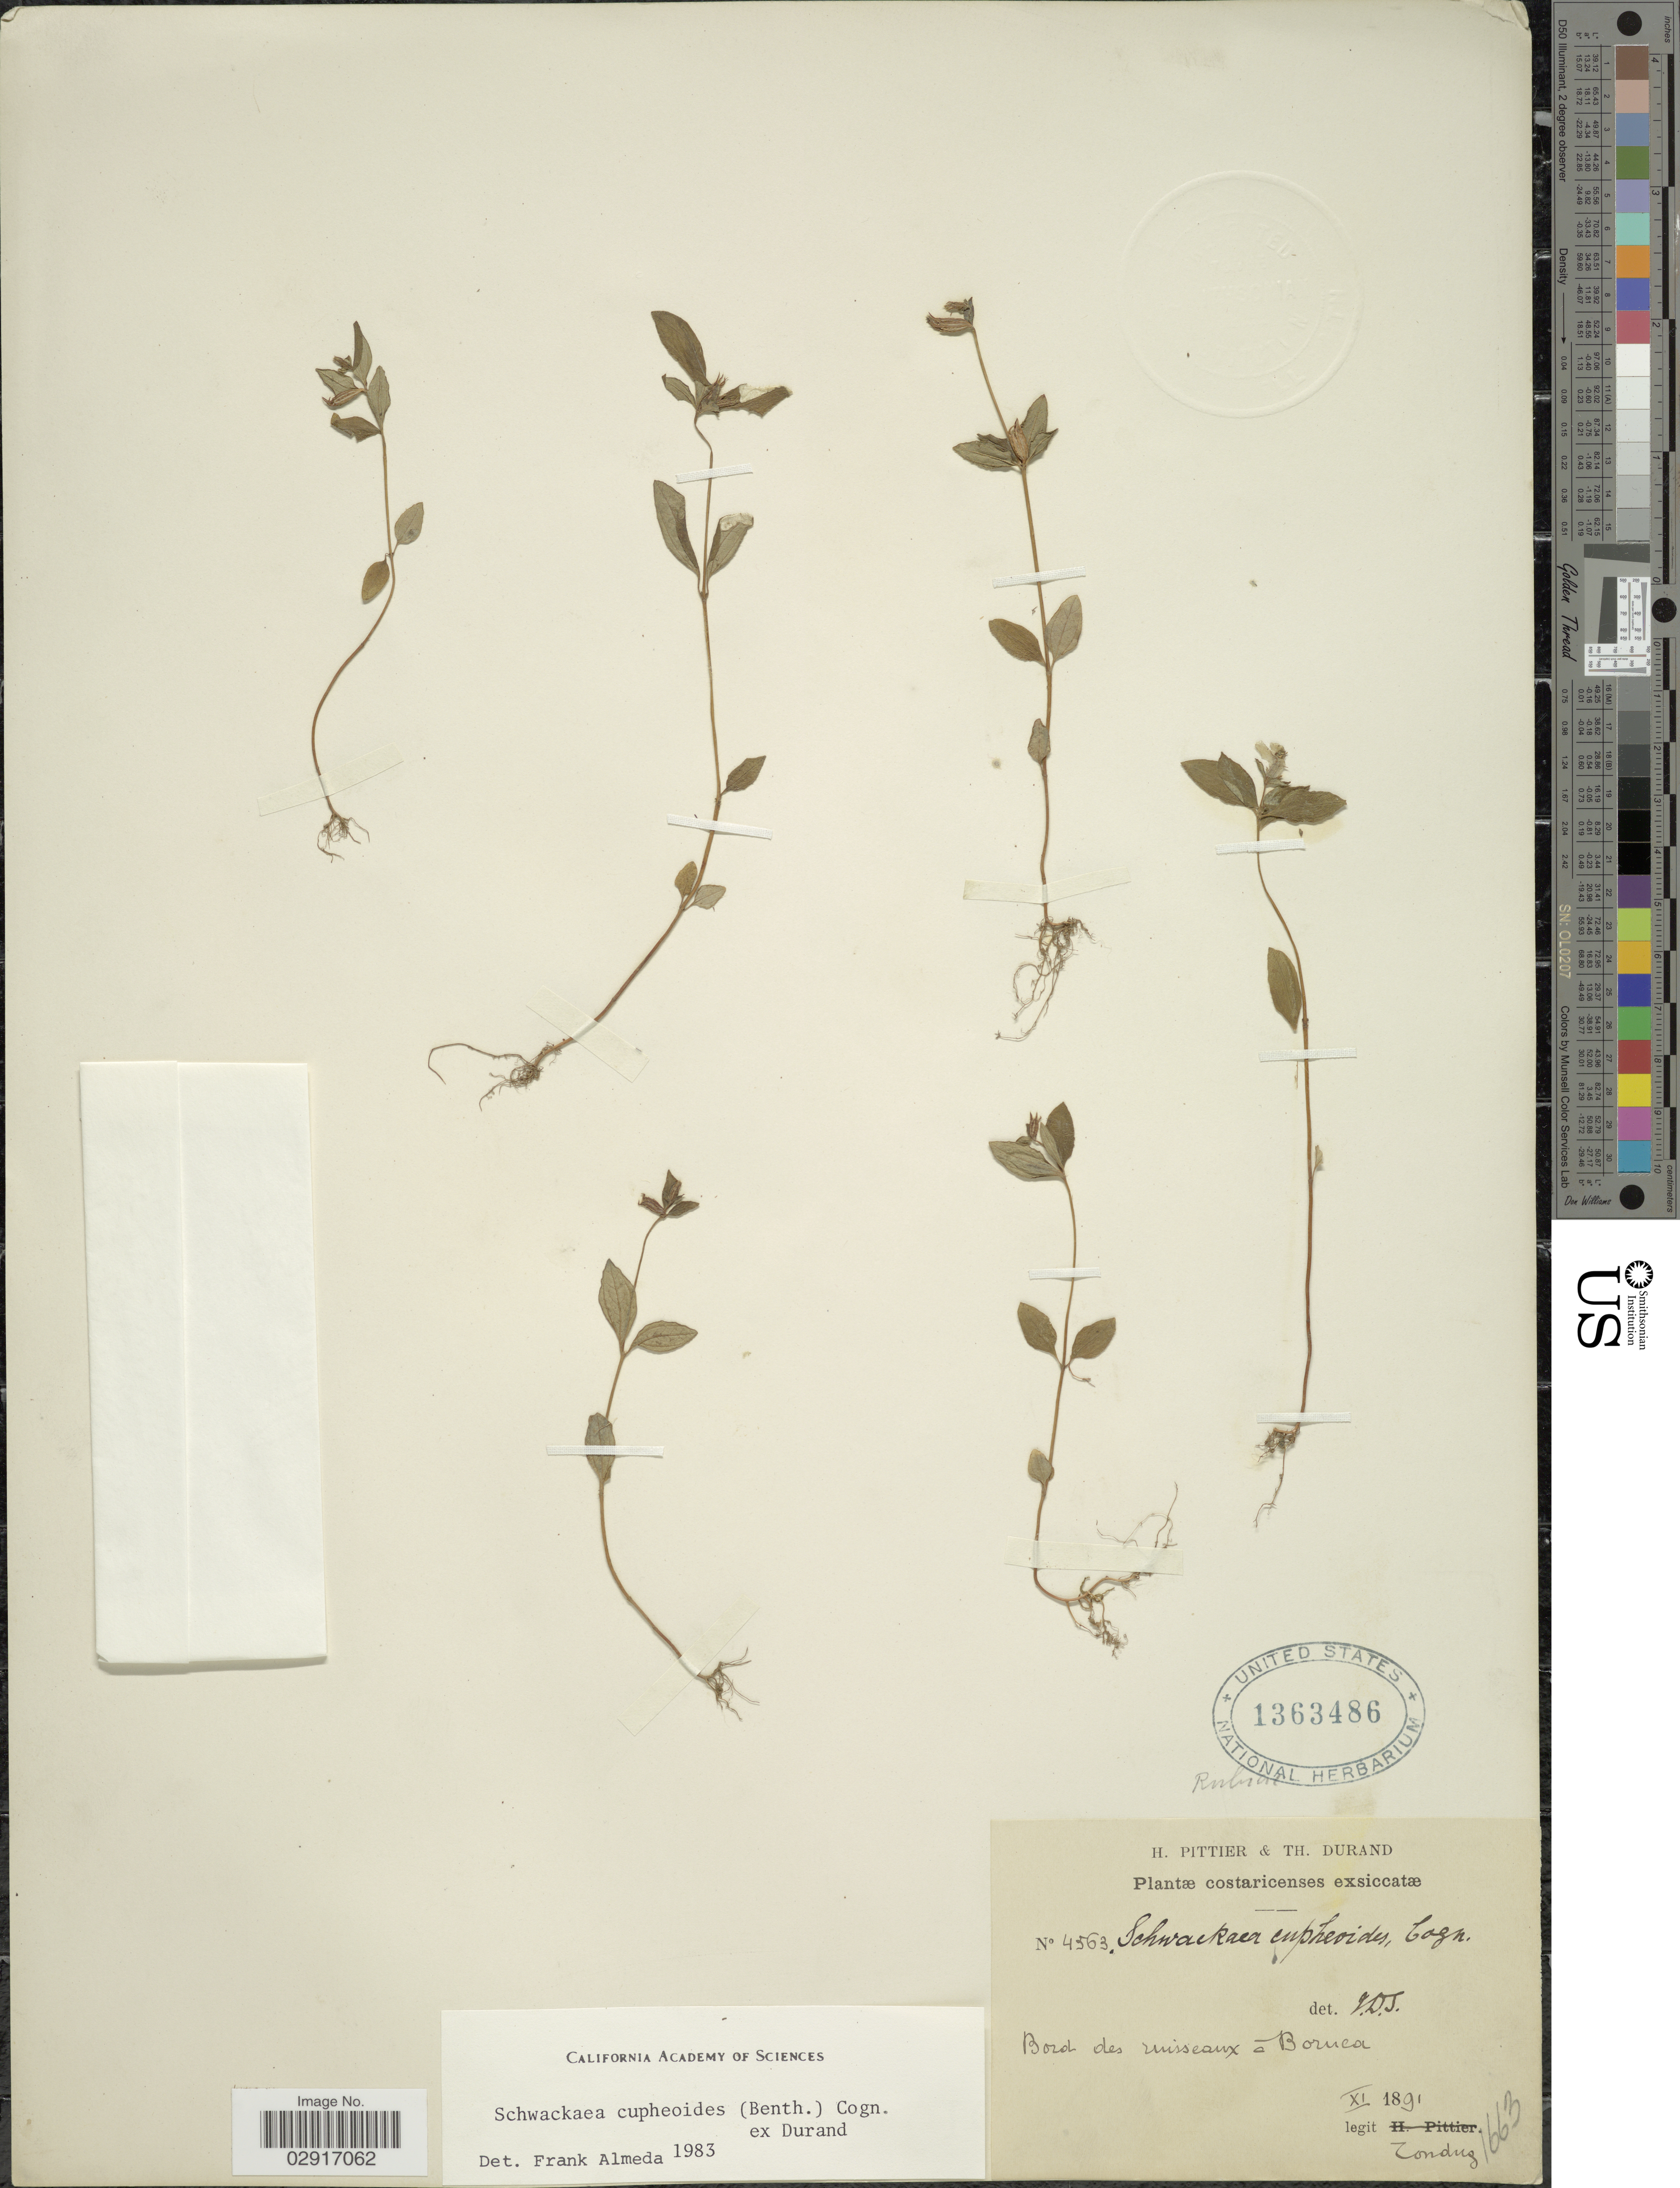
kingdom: Plantae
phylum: Tracheophyta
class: Magnoliopsida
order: Myrtales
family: Melastomataceae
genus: Schwackaea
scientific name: Schwackaea cupheoides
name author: (Benth.) Cogn.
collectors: Tonduz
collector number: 4563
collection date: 1891-11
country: Costa Rica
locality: Bord des ruisseaux a Boruca.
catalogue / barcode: US 1363486